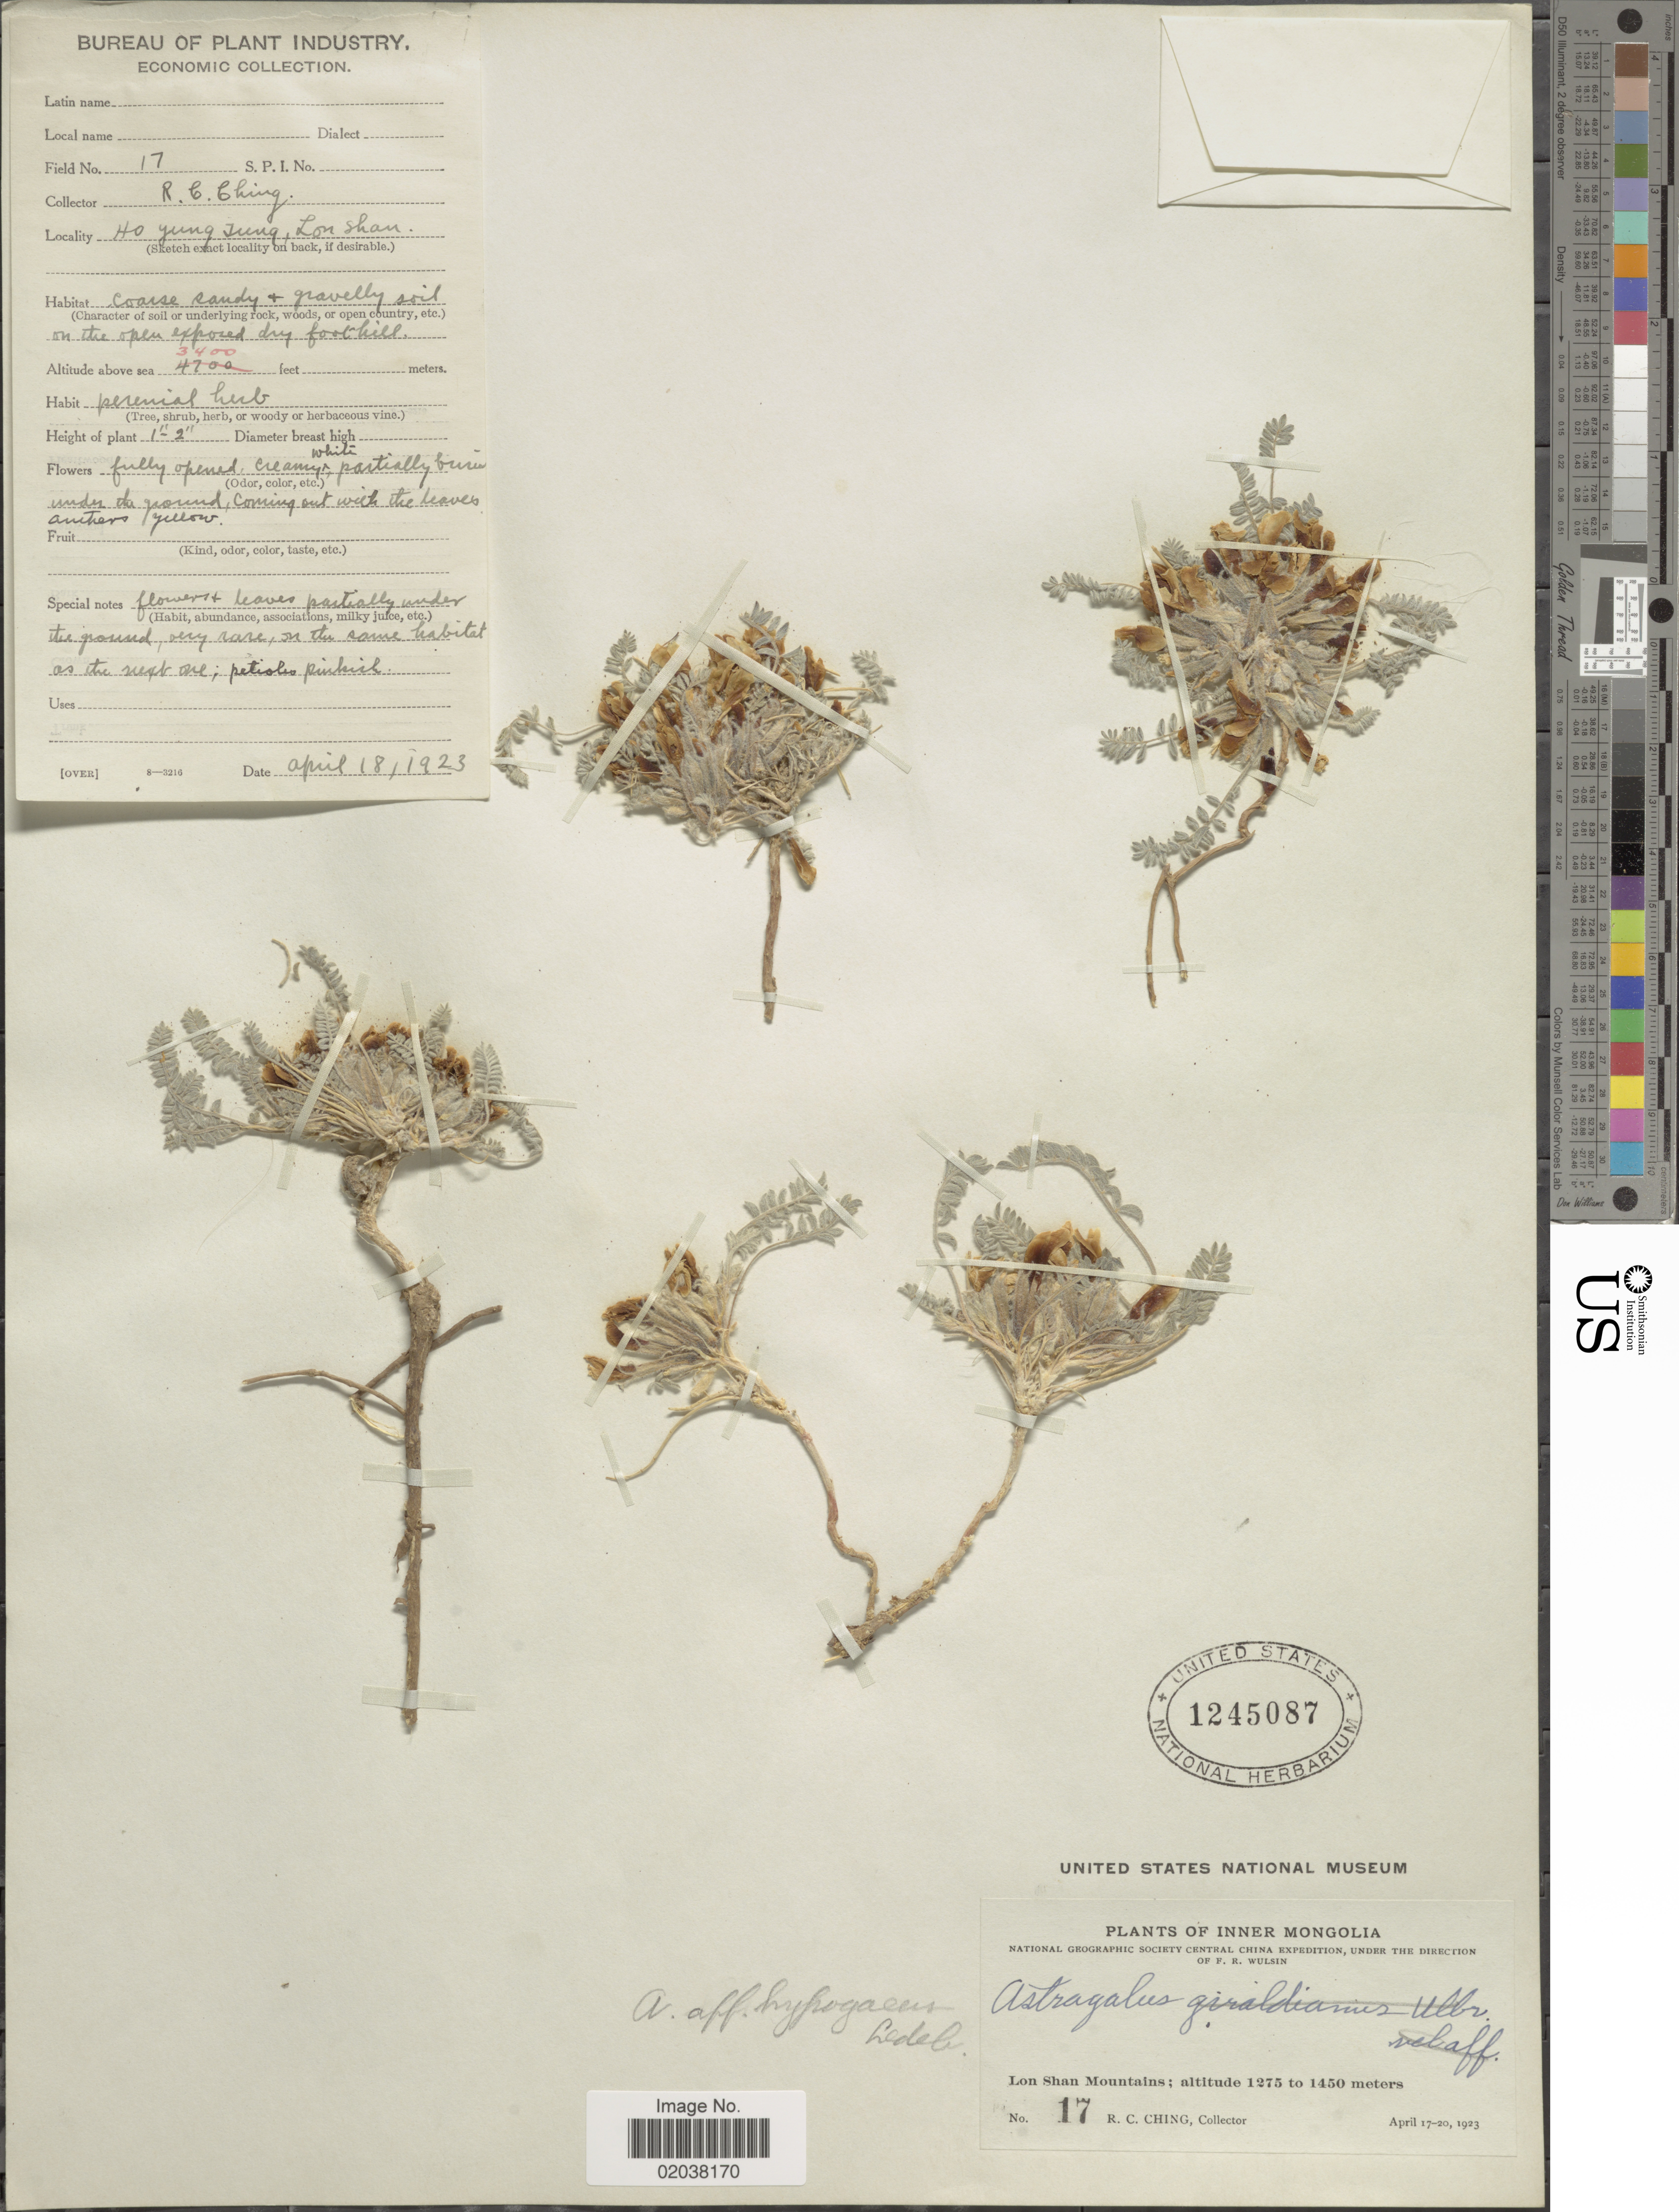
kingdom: Plantae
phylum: Tracheophyta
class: Magnoliopsida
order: Fabales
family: Fabaceae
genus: Astragalus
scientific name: Astragalus hypogaeus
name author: Ledeb.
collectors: R. C. Ching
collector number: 17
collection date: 1923-04-17/1923-04-20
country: China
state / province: Nei Monggol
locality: Inner Mongolia, Lon Shan Mountains, Ho Yung Tung, Lon Shan, on the open exposed dry foothill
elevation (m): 1036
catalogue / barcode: US 1245087